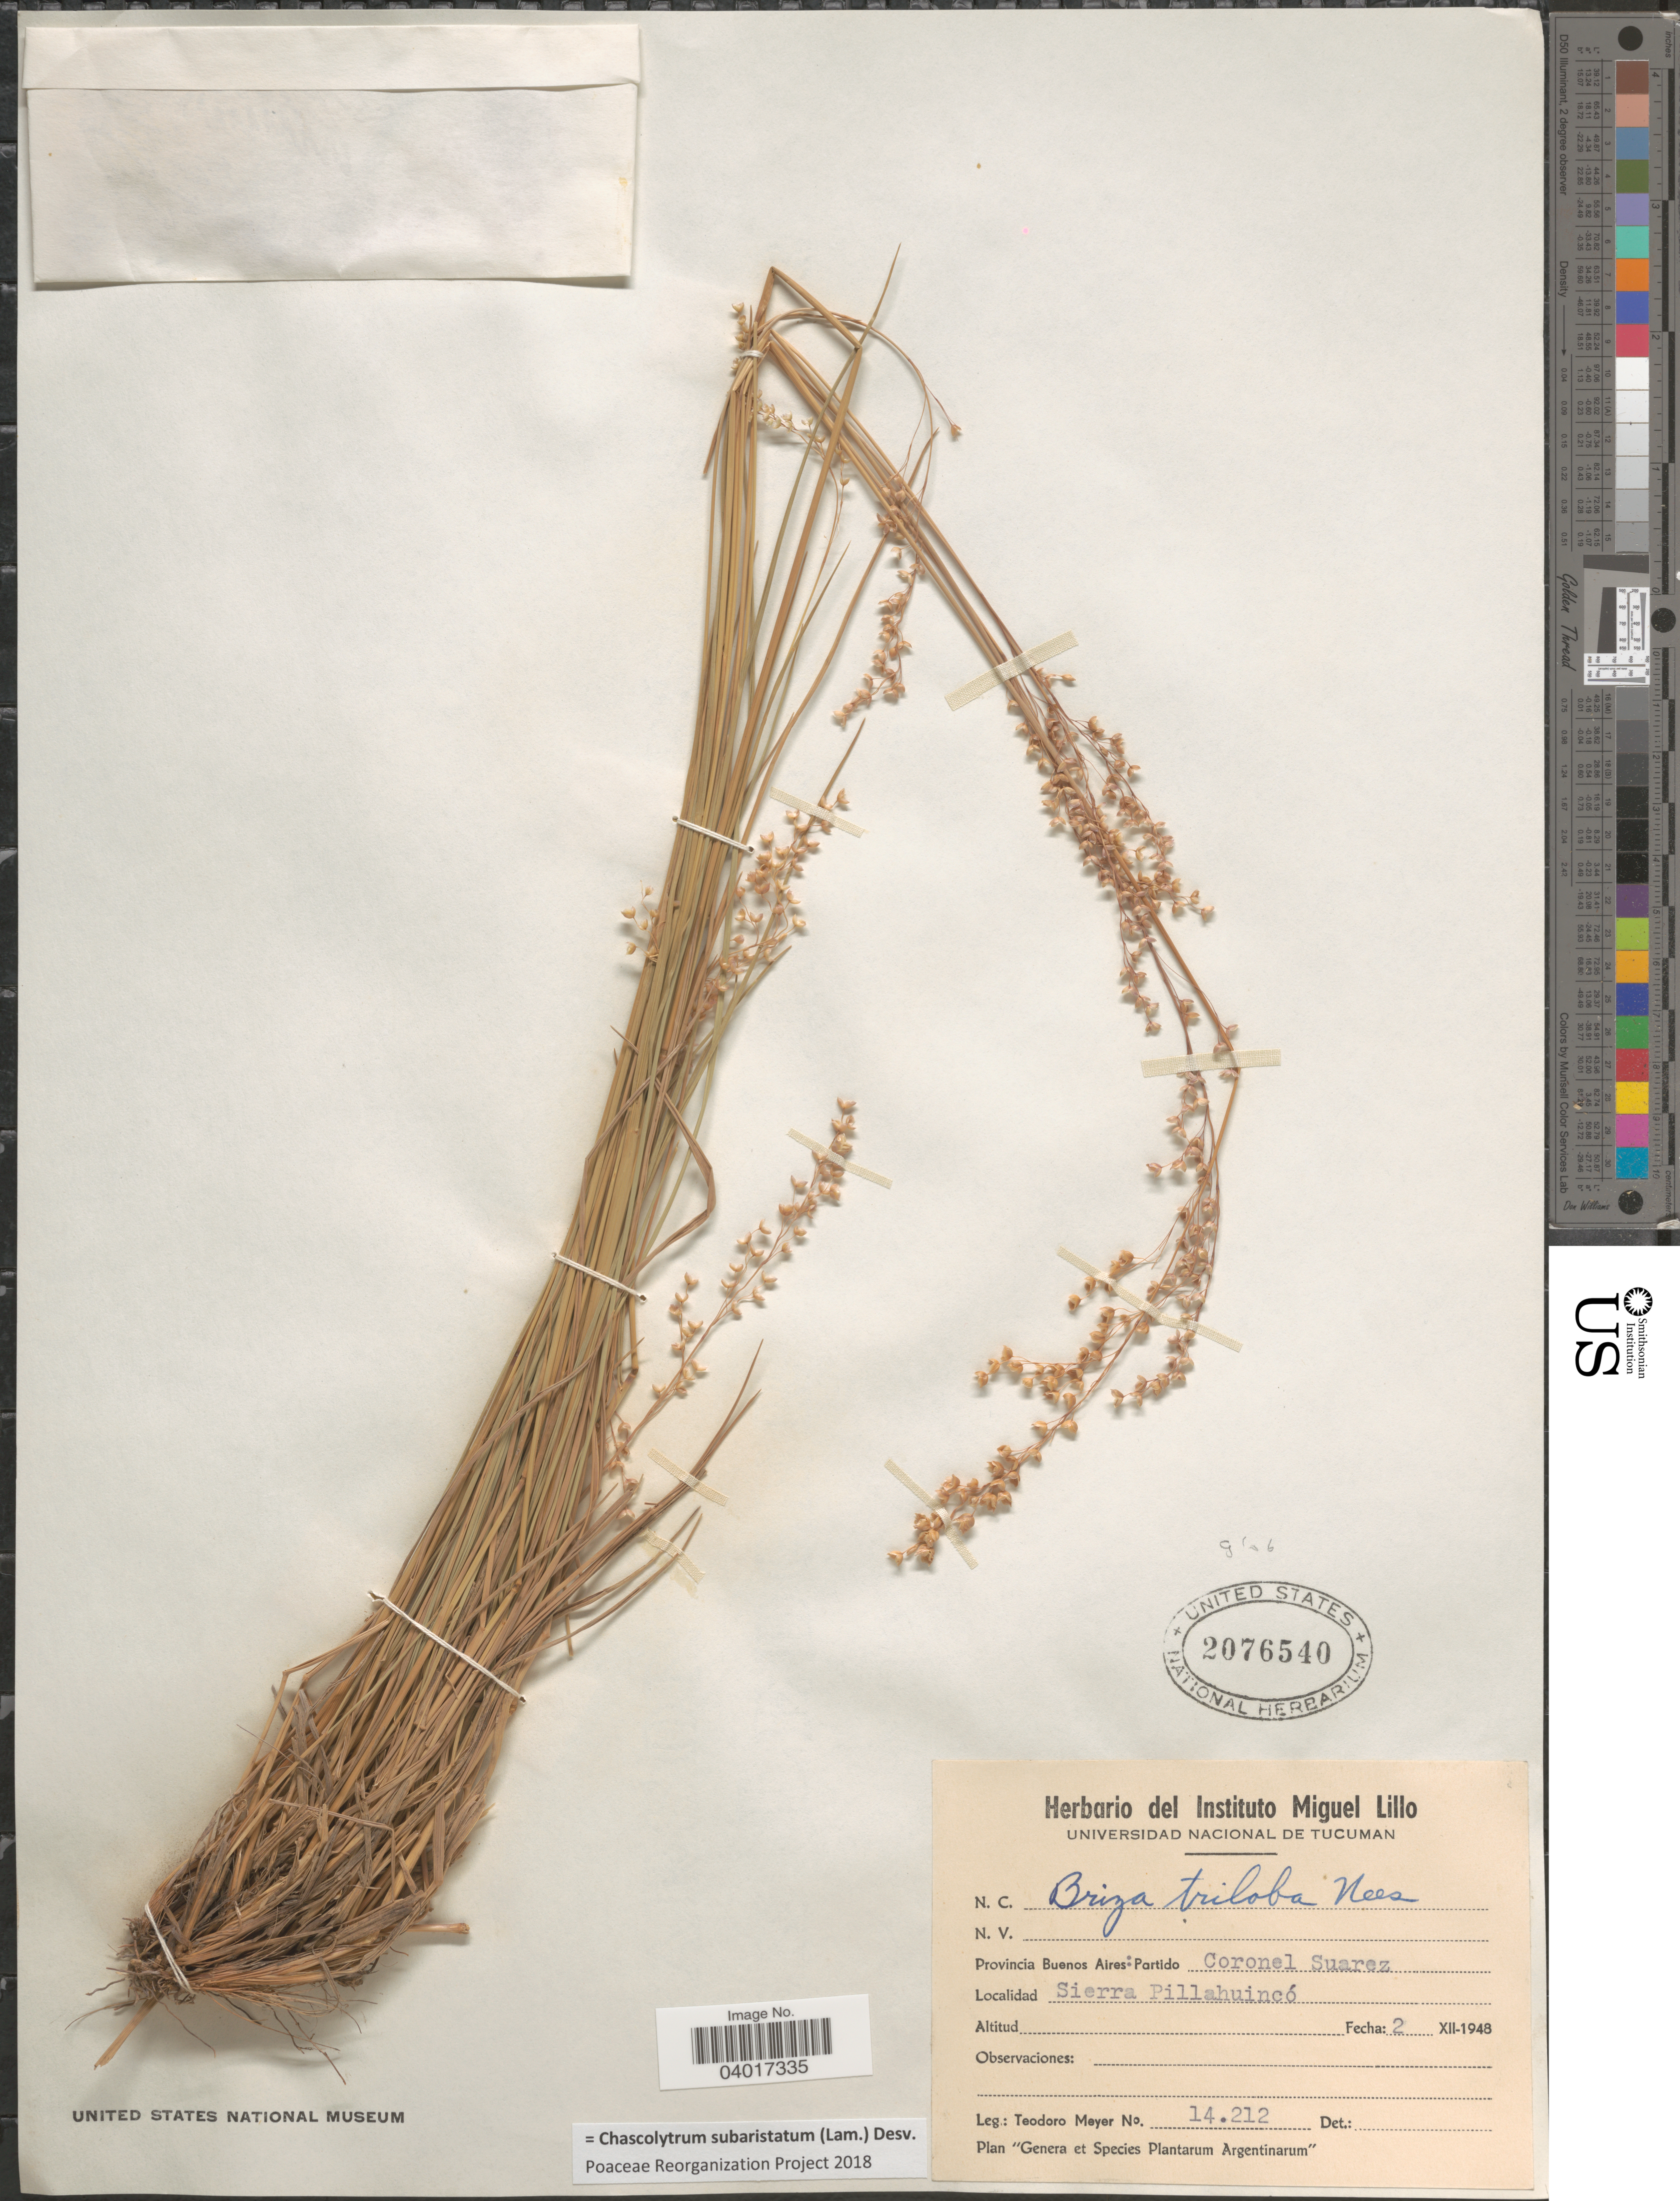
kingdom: Plantae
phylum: Tracheophyta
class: Liliopsida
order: Poales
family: Poaceae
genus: Chascolytrum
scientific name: Chascolytrum subaristatum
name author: (Lam.) Desv.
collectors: T. Meyer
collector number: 14212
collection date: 1948-12-02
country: Argentina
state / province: Buenos Aires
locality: Coronel Suarez. Sierra Pillahuincó.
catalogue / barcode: US 2076540